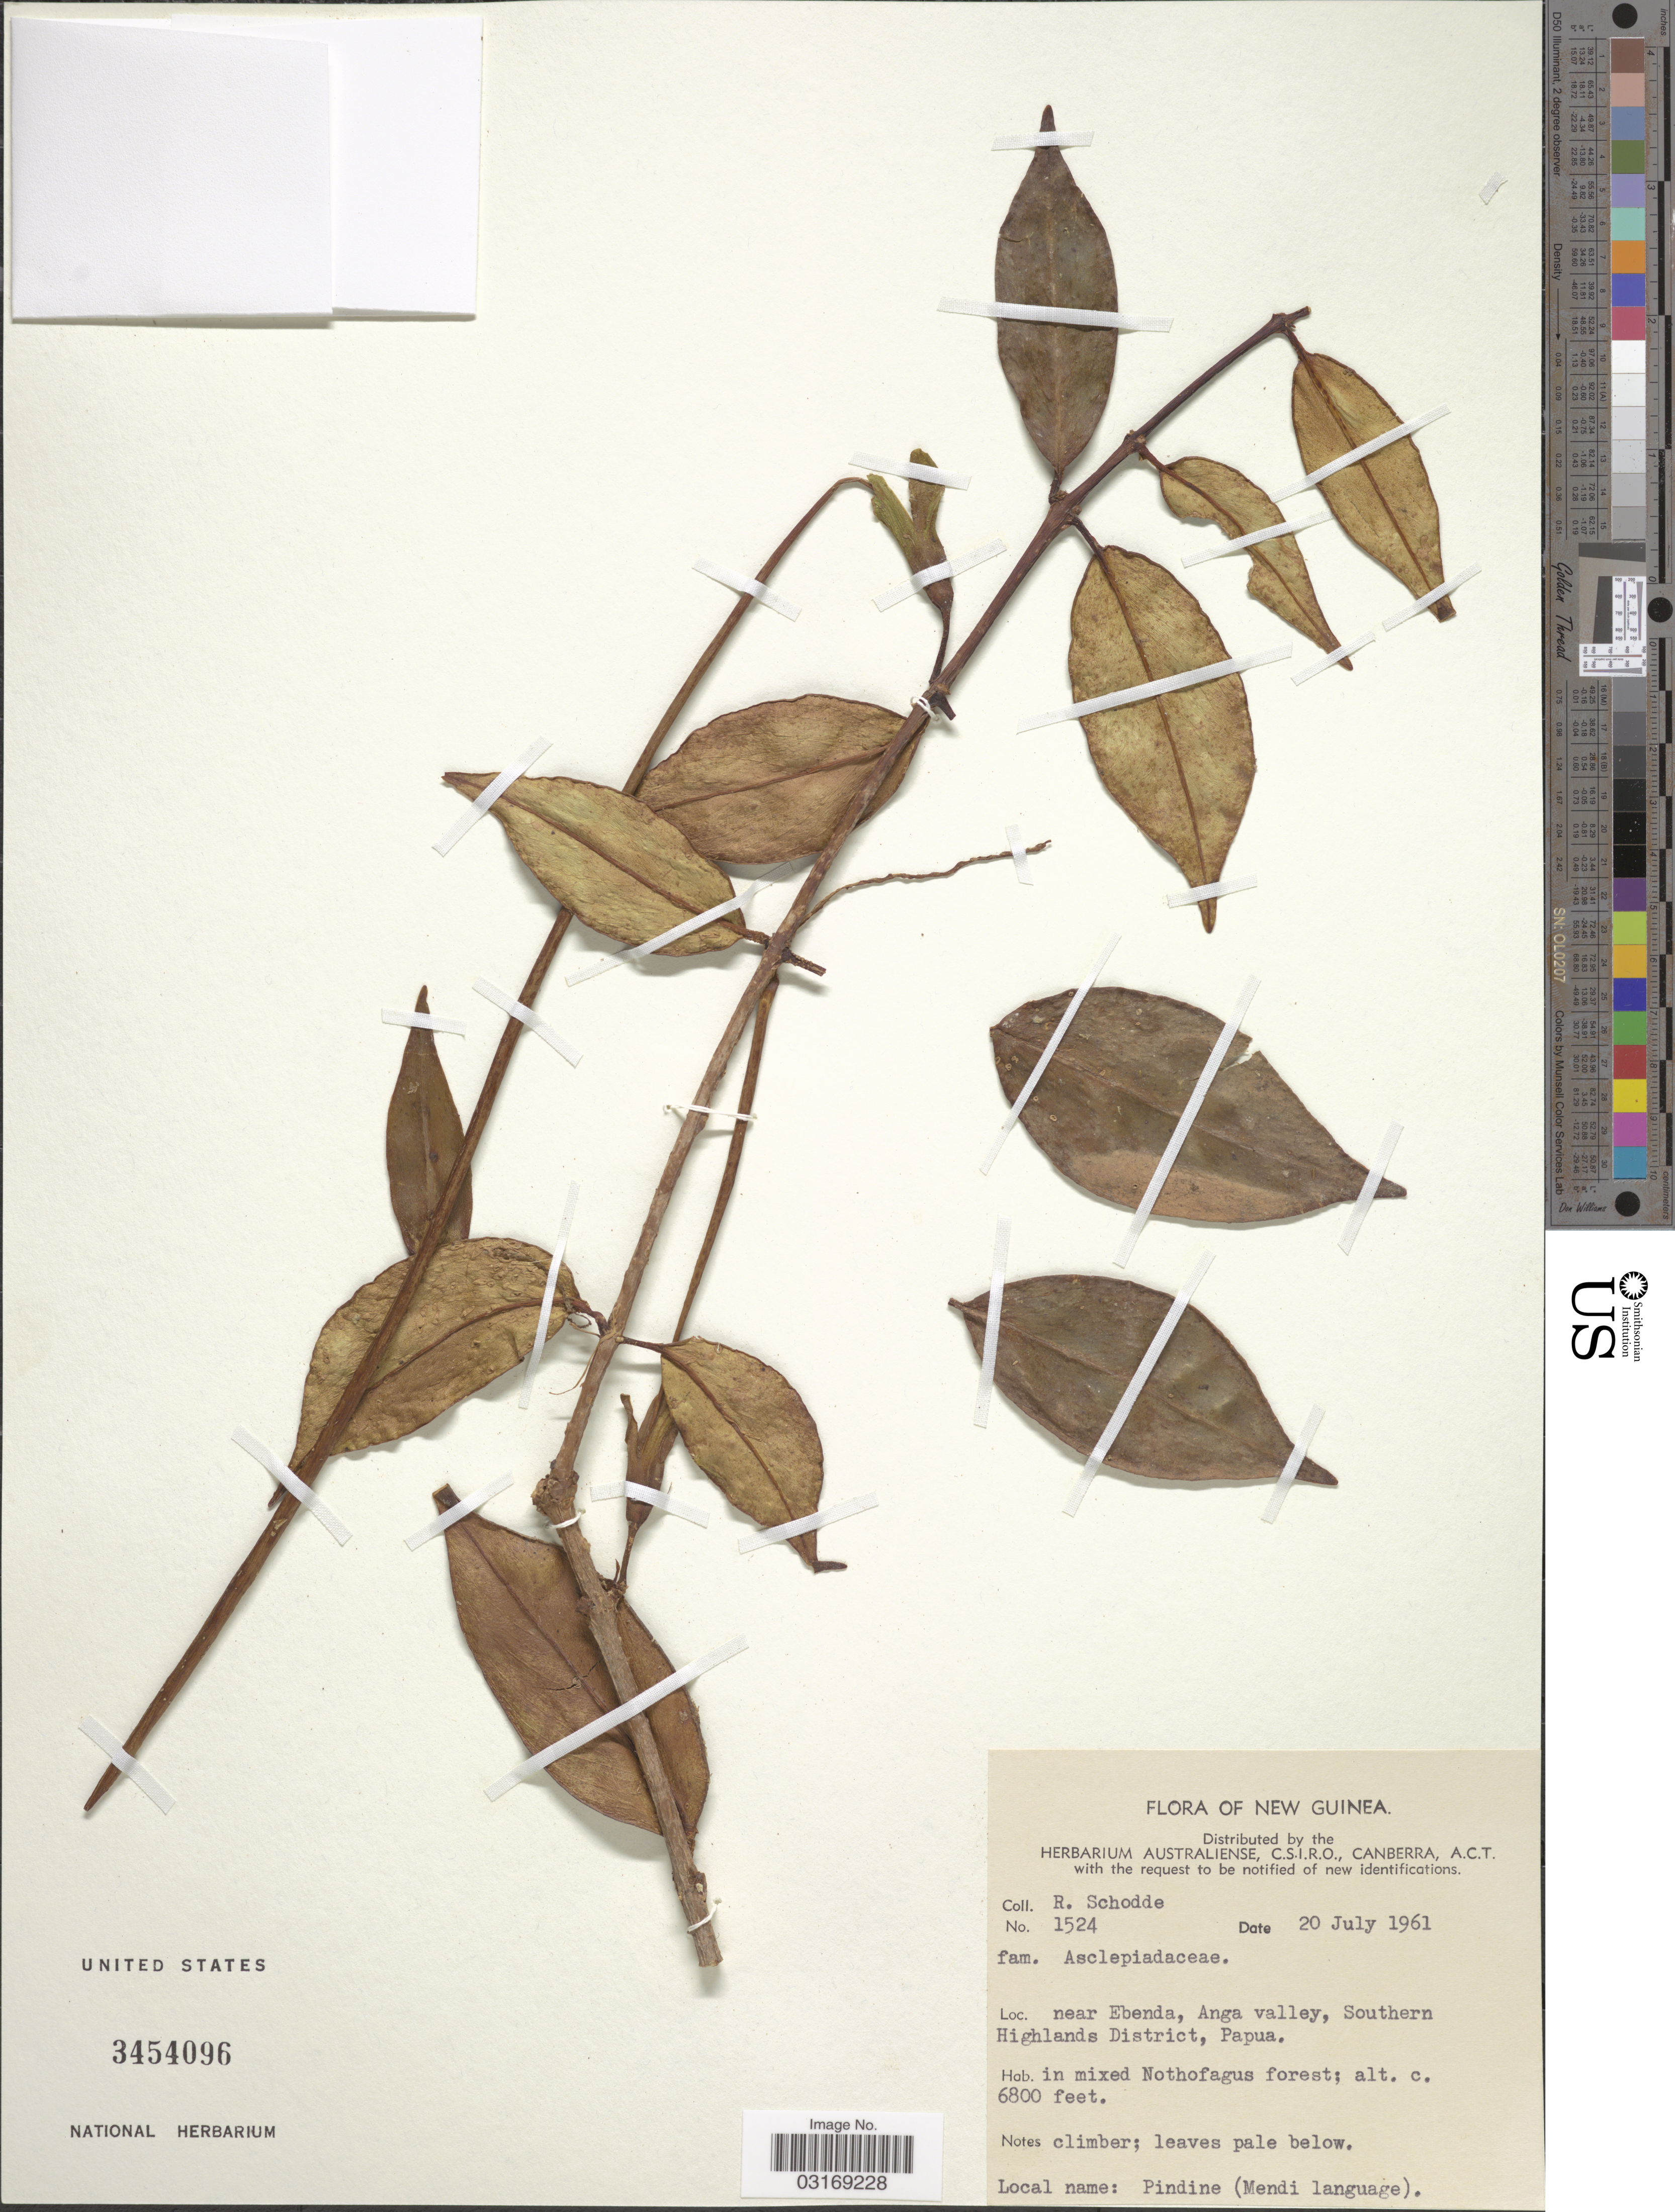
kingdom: Plantae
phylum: Tracheophyta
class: Magnoliopsida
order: Gentianales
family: Apocynaceae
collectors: R. Schodde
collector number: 1524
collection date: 1961-07-20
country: Papua New Guinea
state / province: Southern Highlands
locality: New Guinea. Near Ebenda, Anga Valley, Western Highlands District, Papua.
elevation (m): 2073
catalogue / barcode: US 3454096